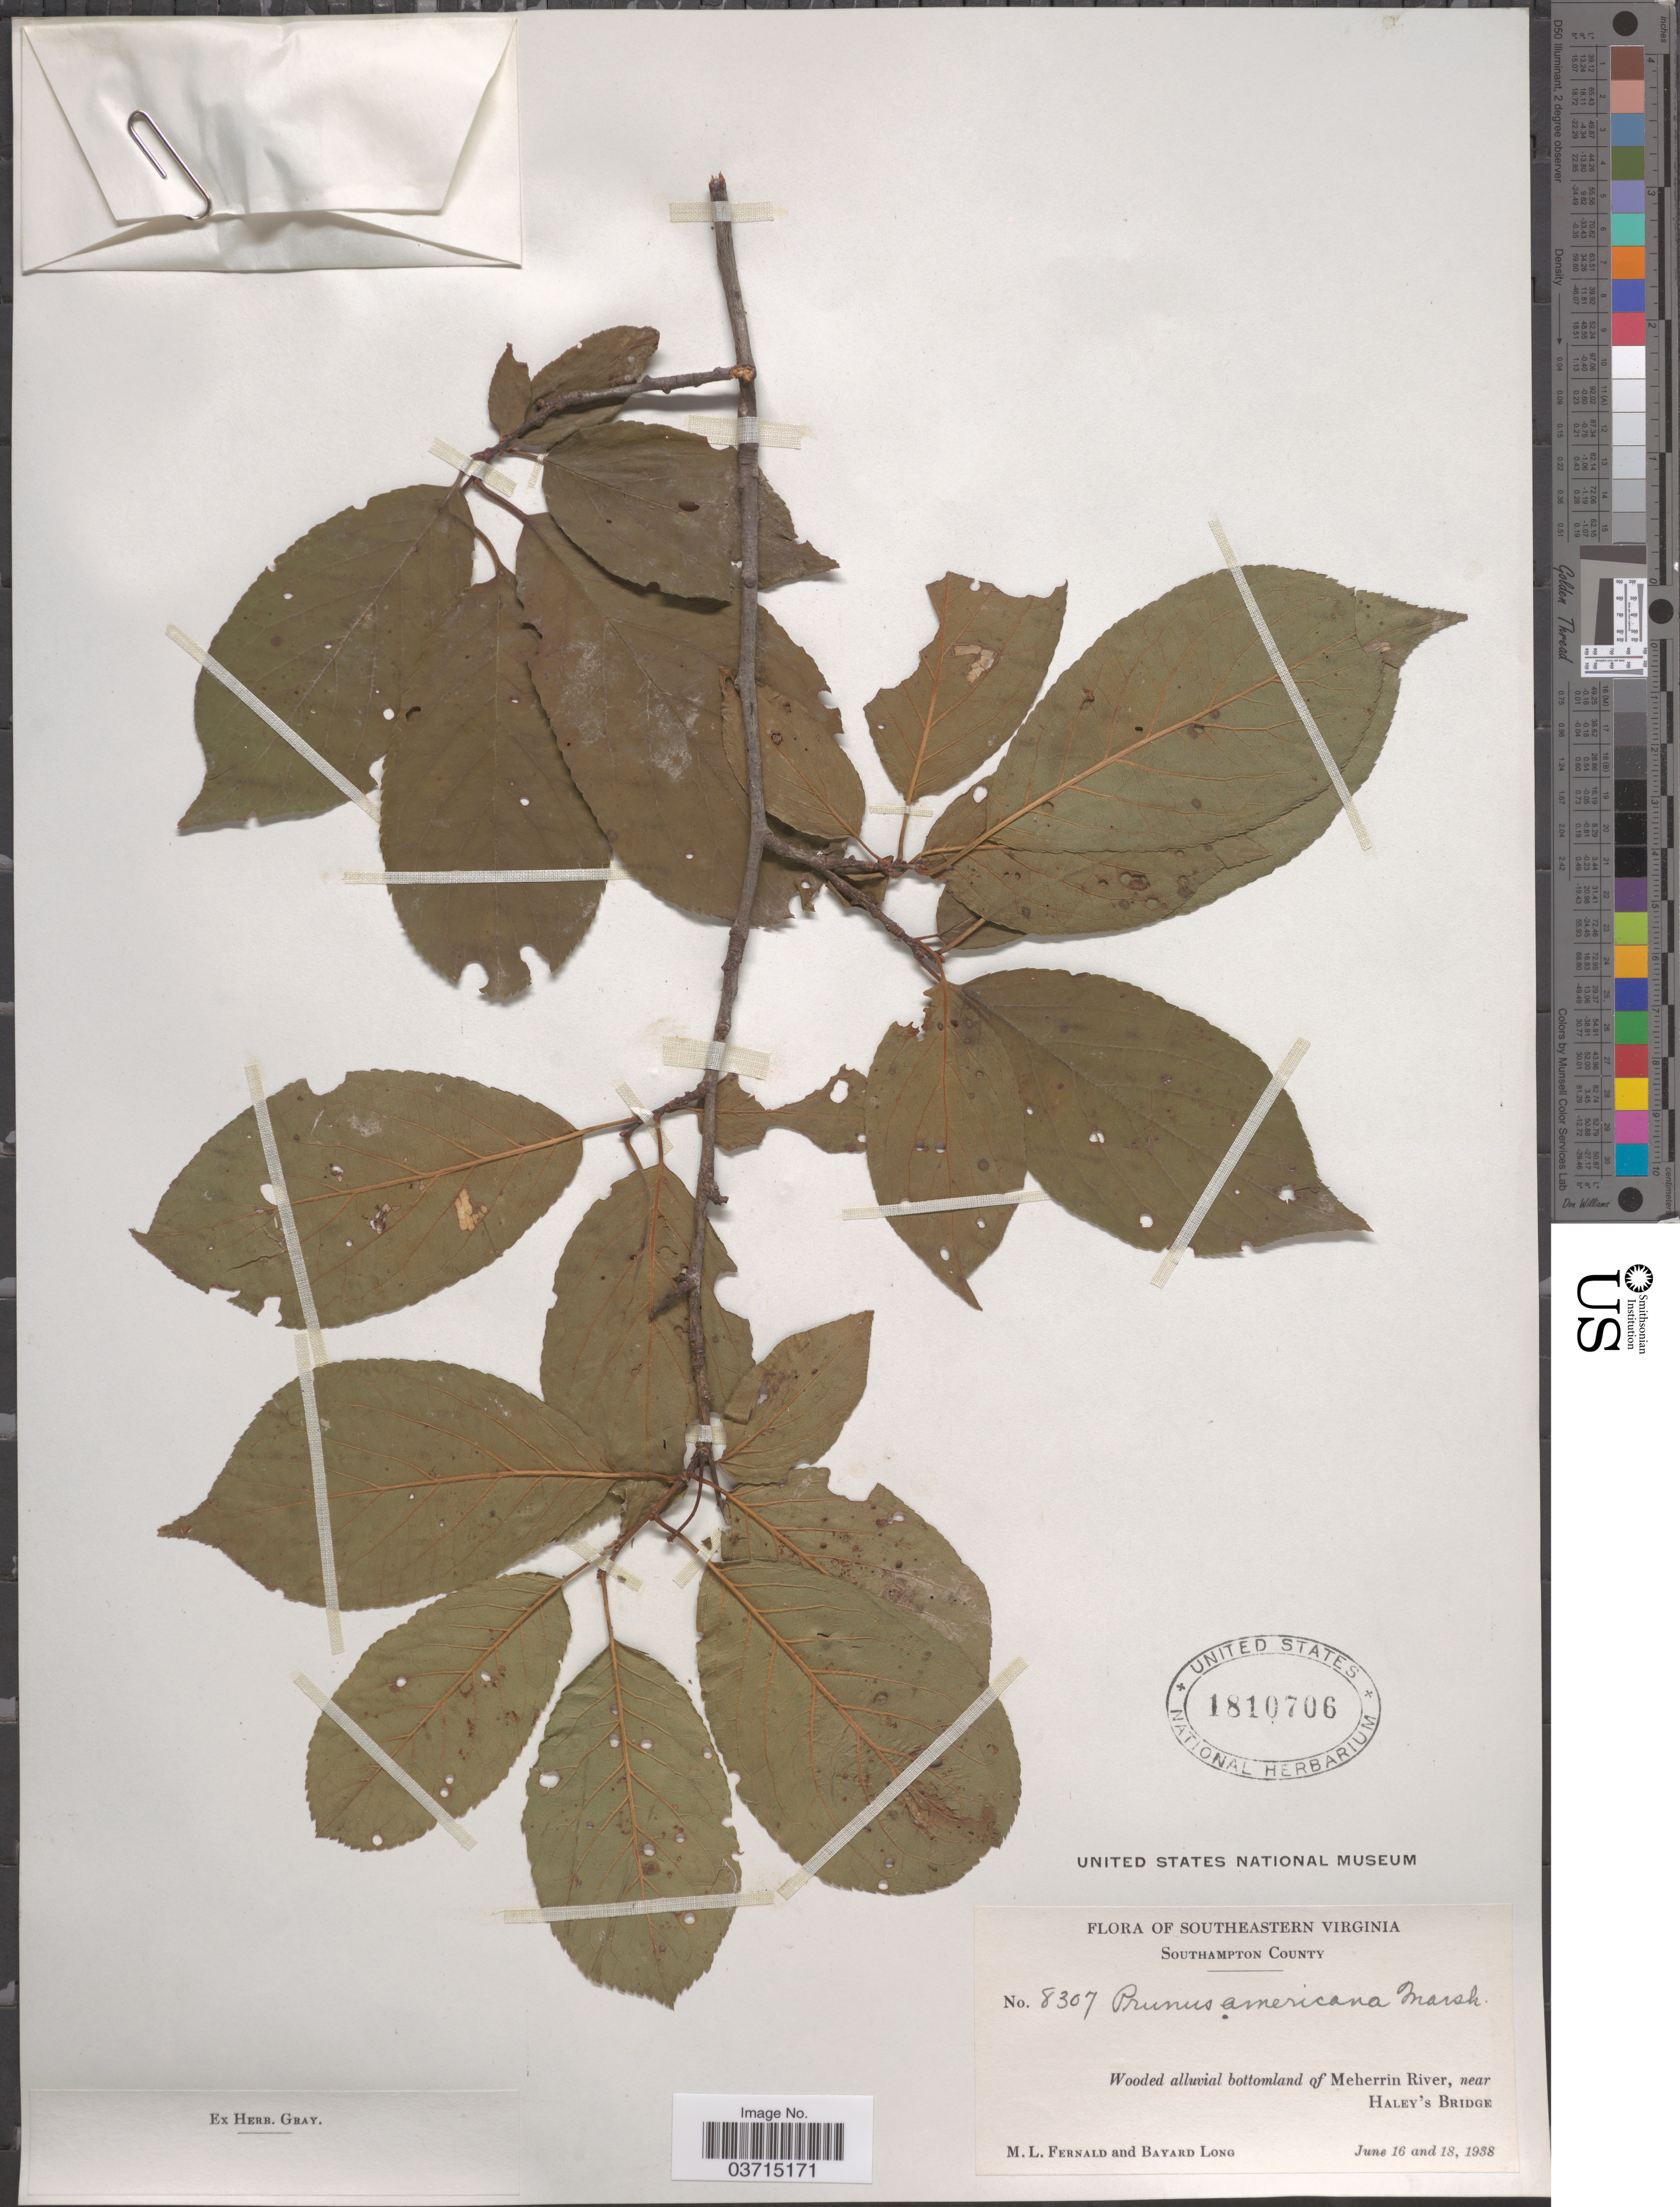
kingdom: Plantae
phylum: Tracheophyta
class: Magnoliopsida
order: Rosales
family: Rosaceae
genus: Prunus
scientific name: Prunus americana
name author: Marshall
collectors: M. L. Fernald & B. Long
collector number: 8307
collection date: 1938-06-16/1938-06-18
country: United States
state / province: Virginia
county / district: Southampton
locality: Southeastern Virginia. Southampton County. Meherrin River, near Haley's Bridge.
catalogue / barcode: US 1810706